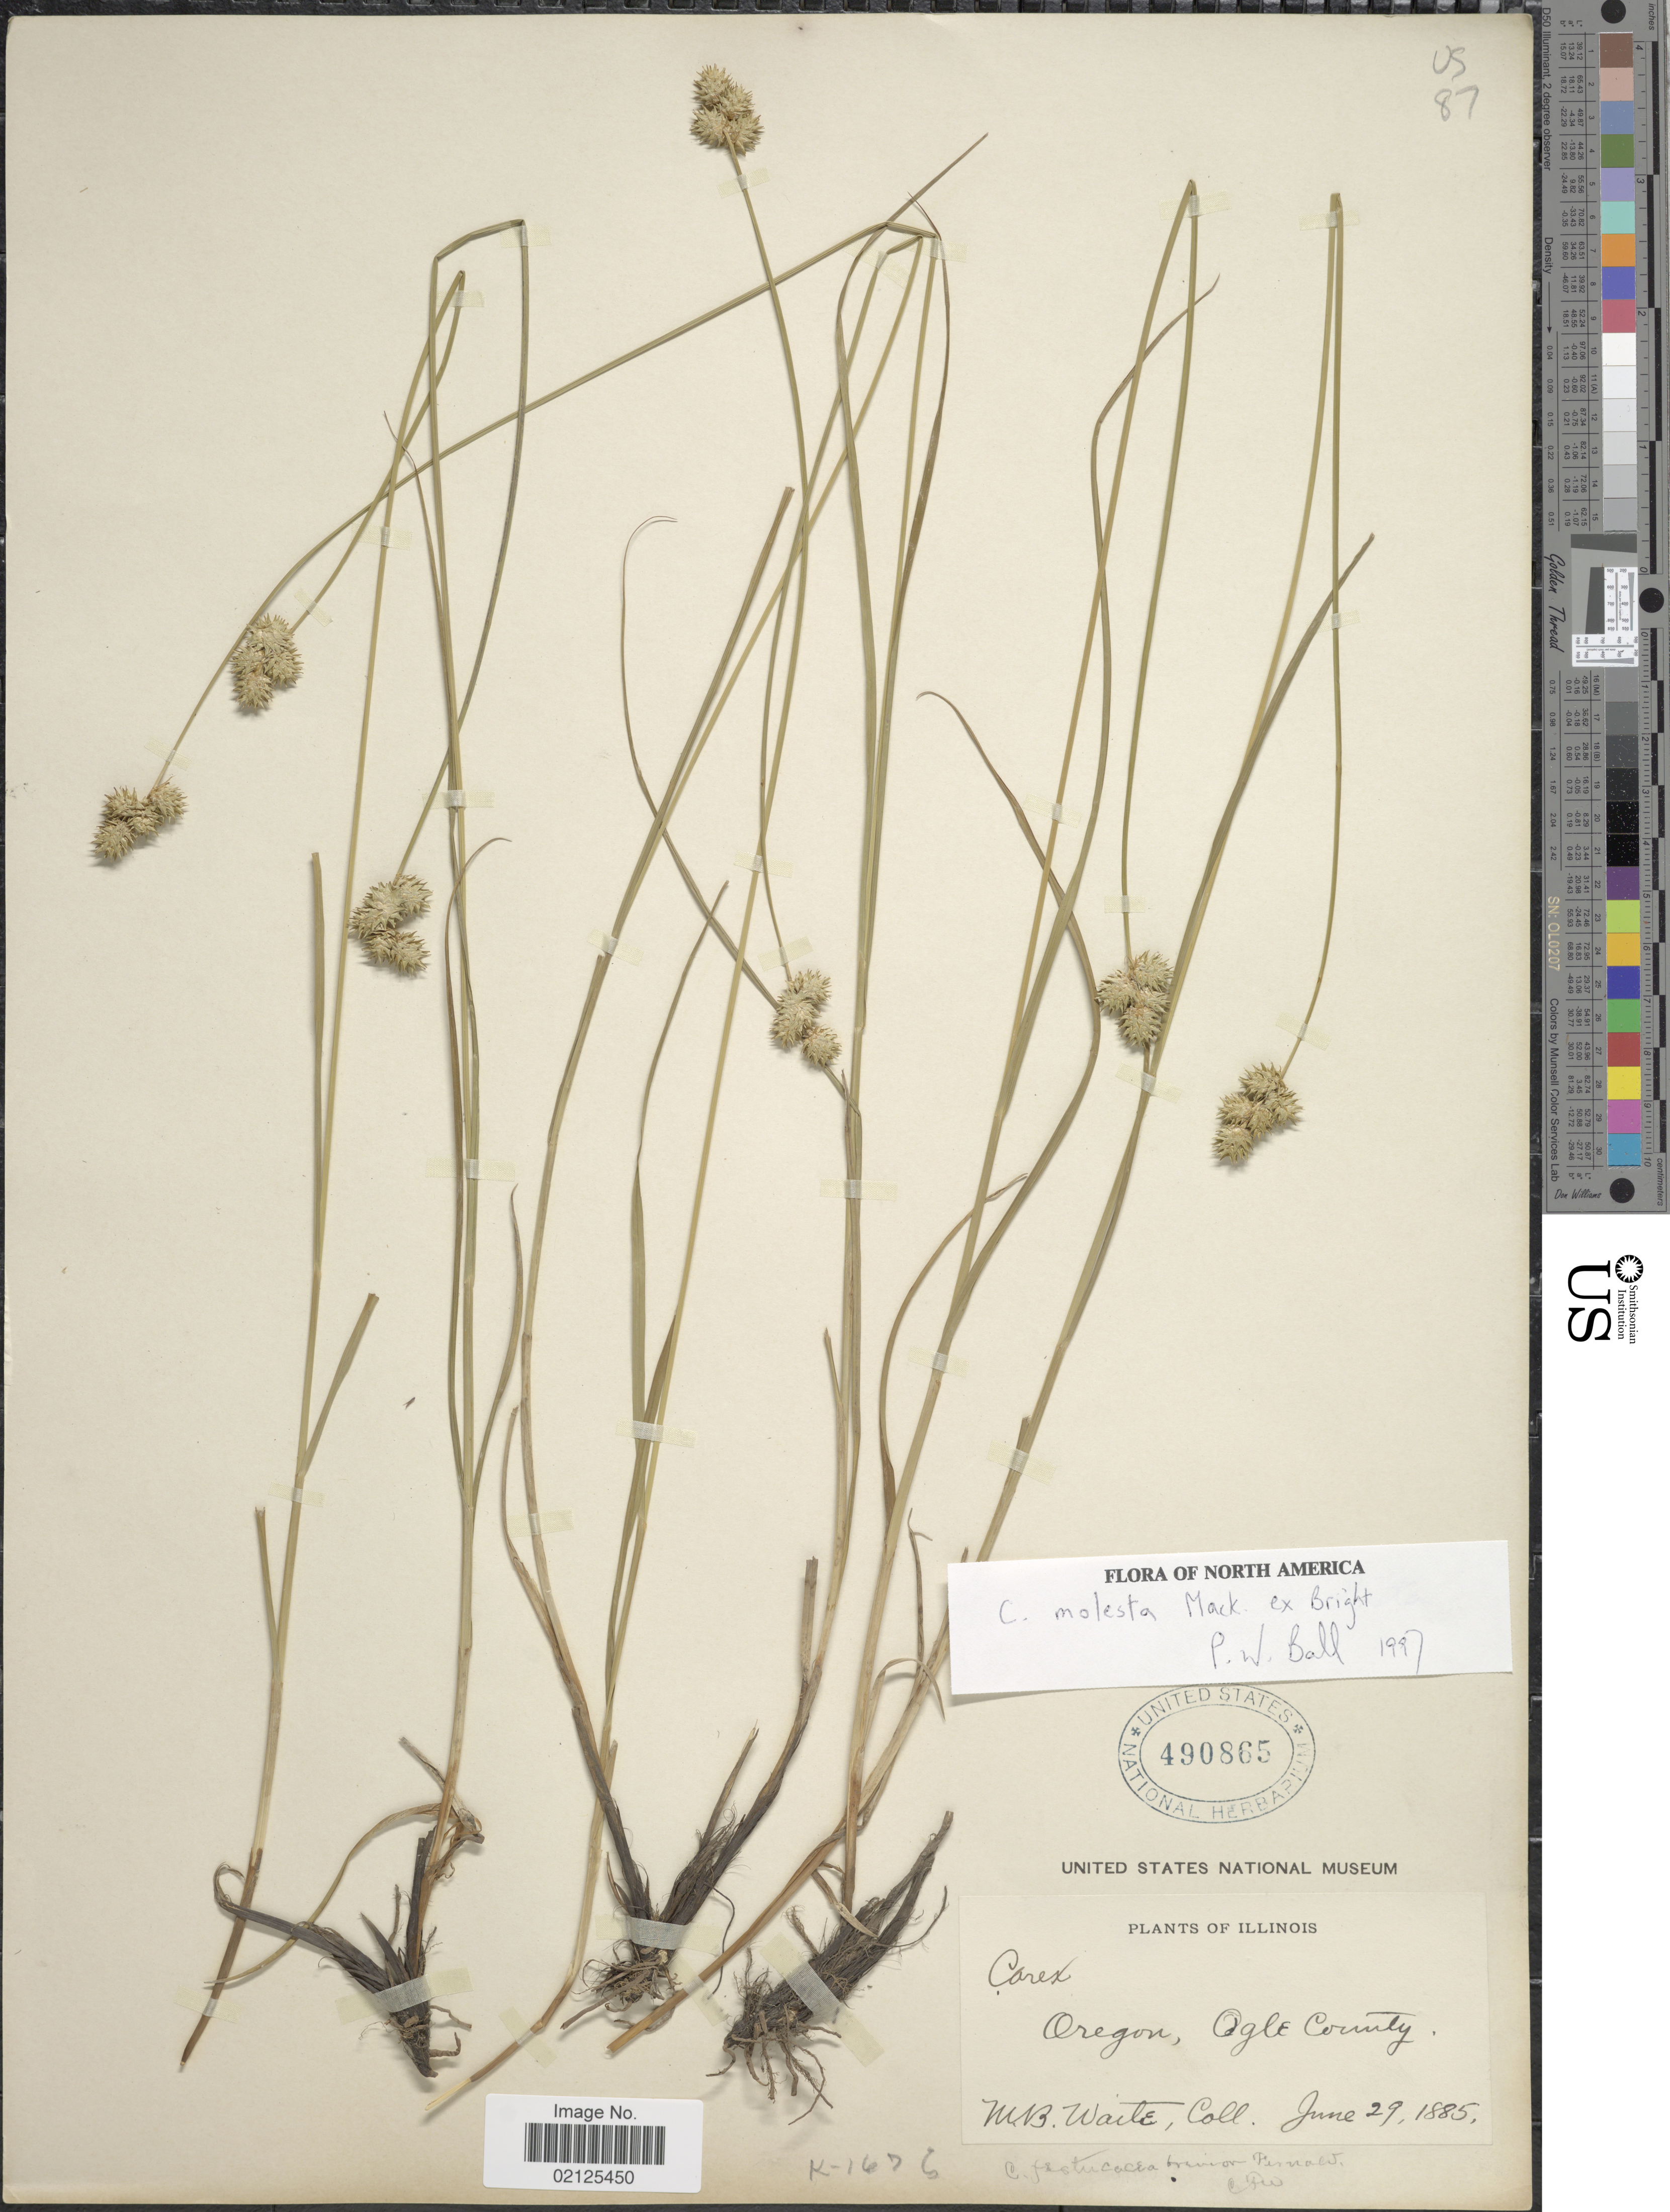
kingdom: Plantae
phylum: Tracheophyta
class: Liliopsida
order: Poales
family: Cyperaceae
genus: Carex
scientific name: Carex molesta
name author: Mack.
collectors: M. B. Waite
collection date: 1885-06-29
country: United States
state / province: Oregon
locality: Ogle County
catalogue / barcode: US 490865